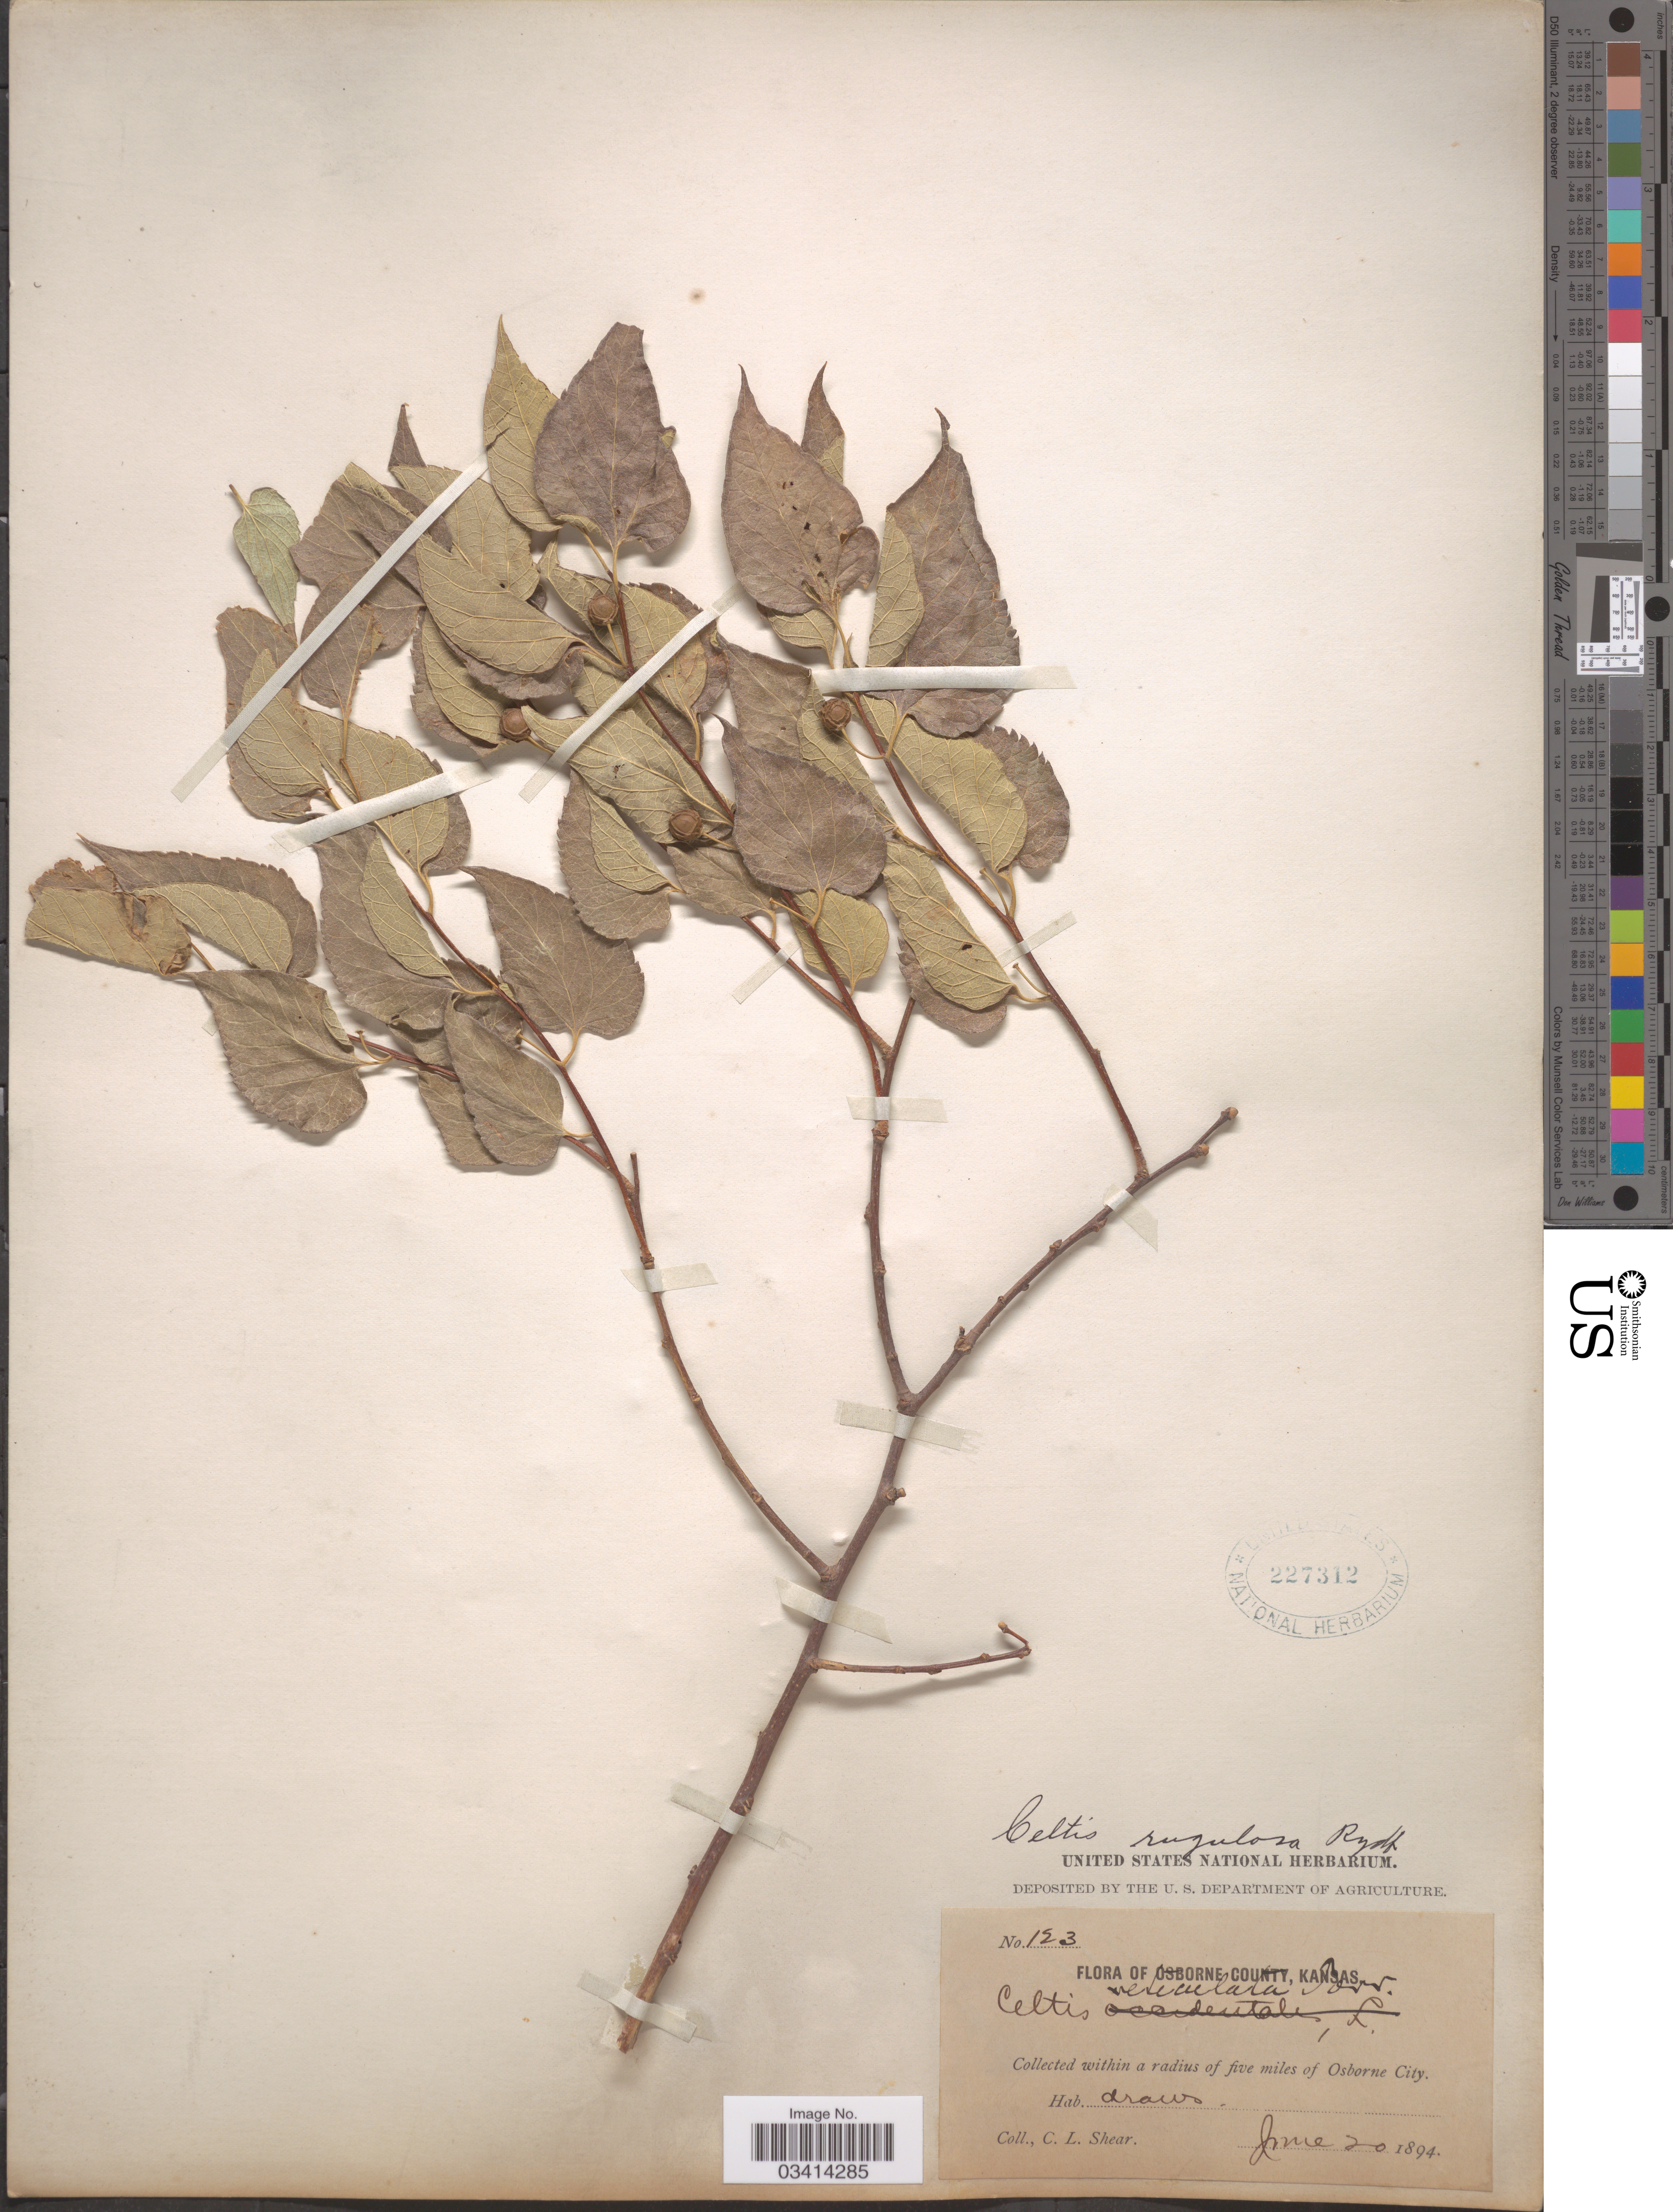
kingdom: Plantae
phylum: Tracheophyta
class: Magnoliopsida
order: Rosales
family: Cannabaceae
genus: Celtis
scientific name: Celtis reticulata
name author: Torr.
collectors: C. L. Shear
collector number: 123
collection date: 1894-06-20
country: United States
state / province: Kansas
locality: Osborne County. Within a radius of five miles of Osborne City.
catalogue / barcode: US 227312